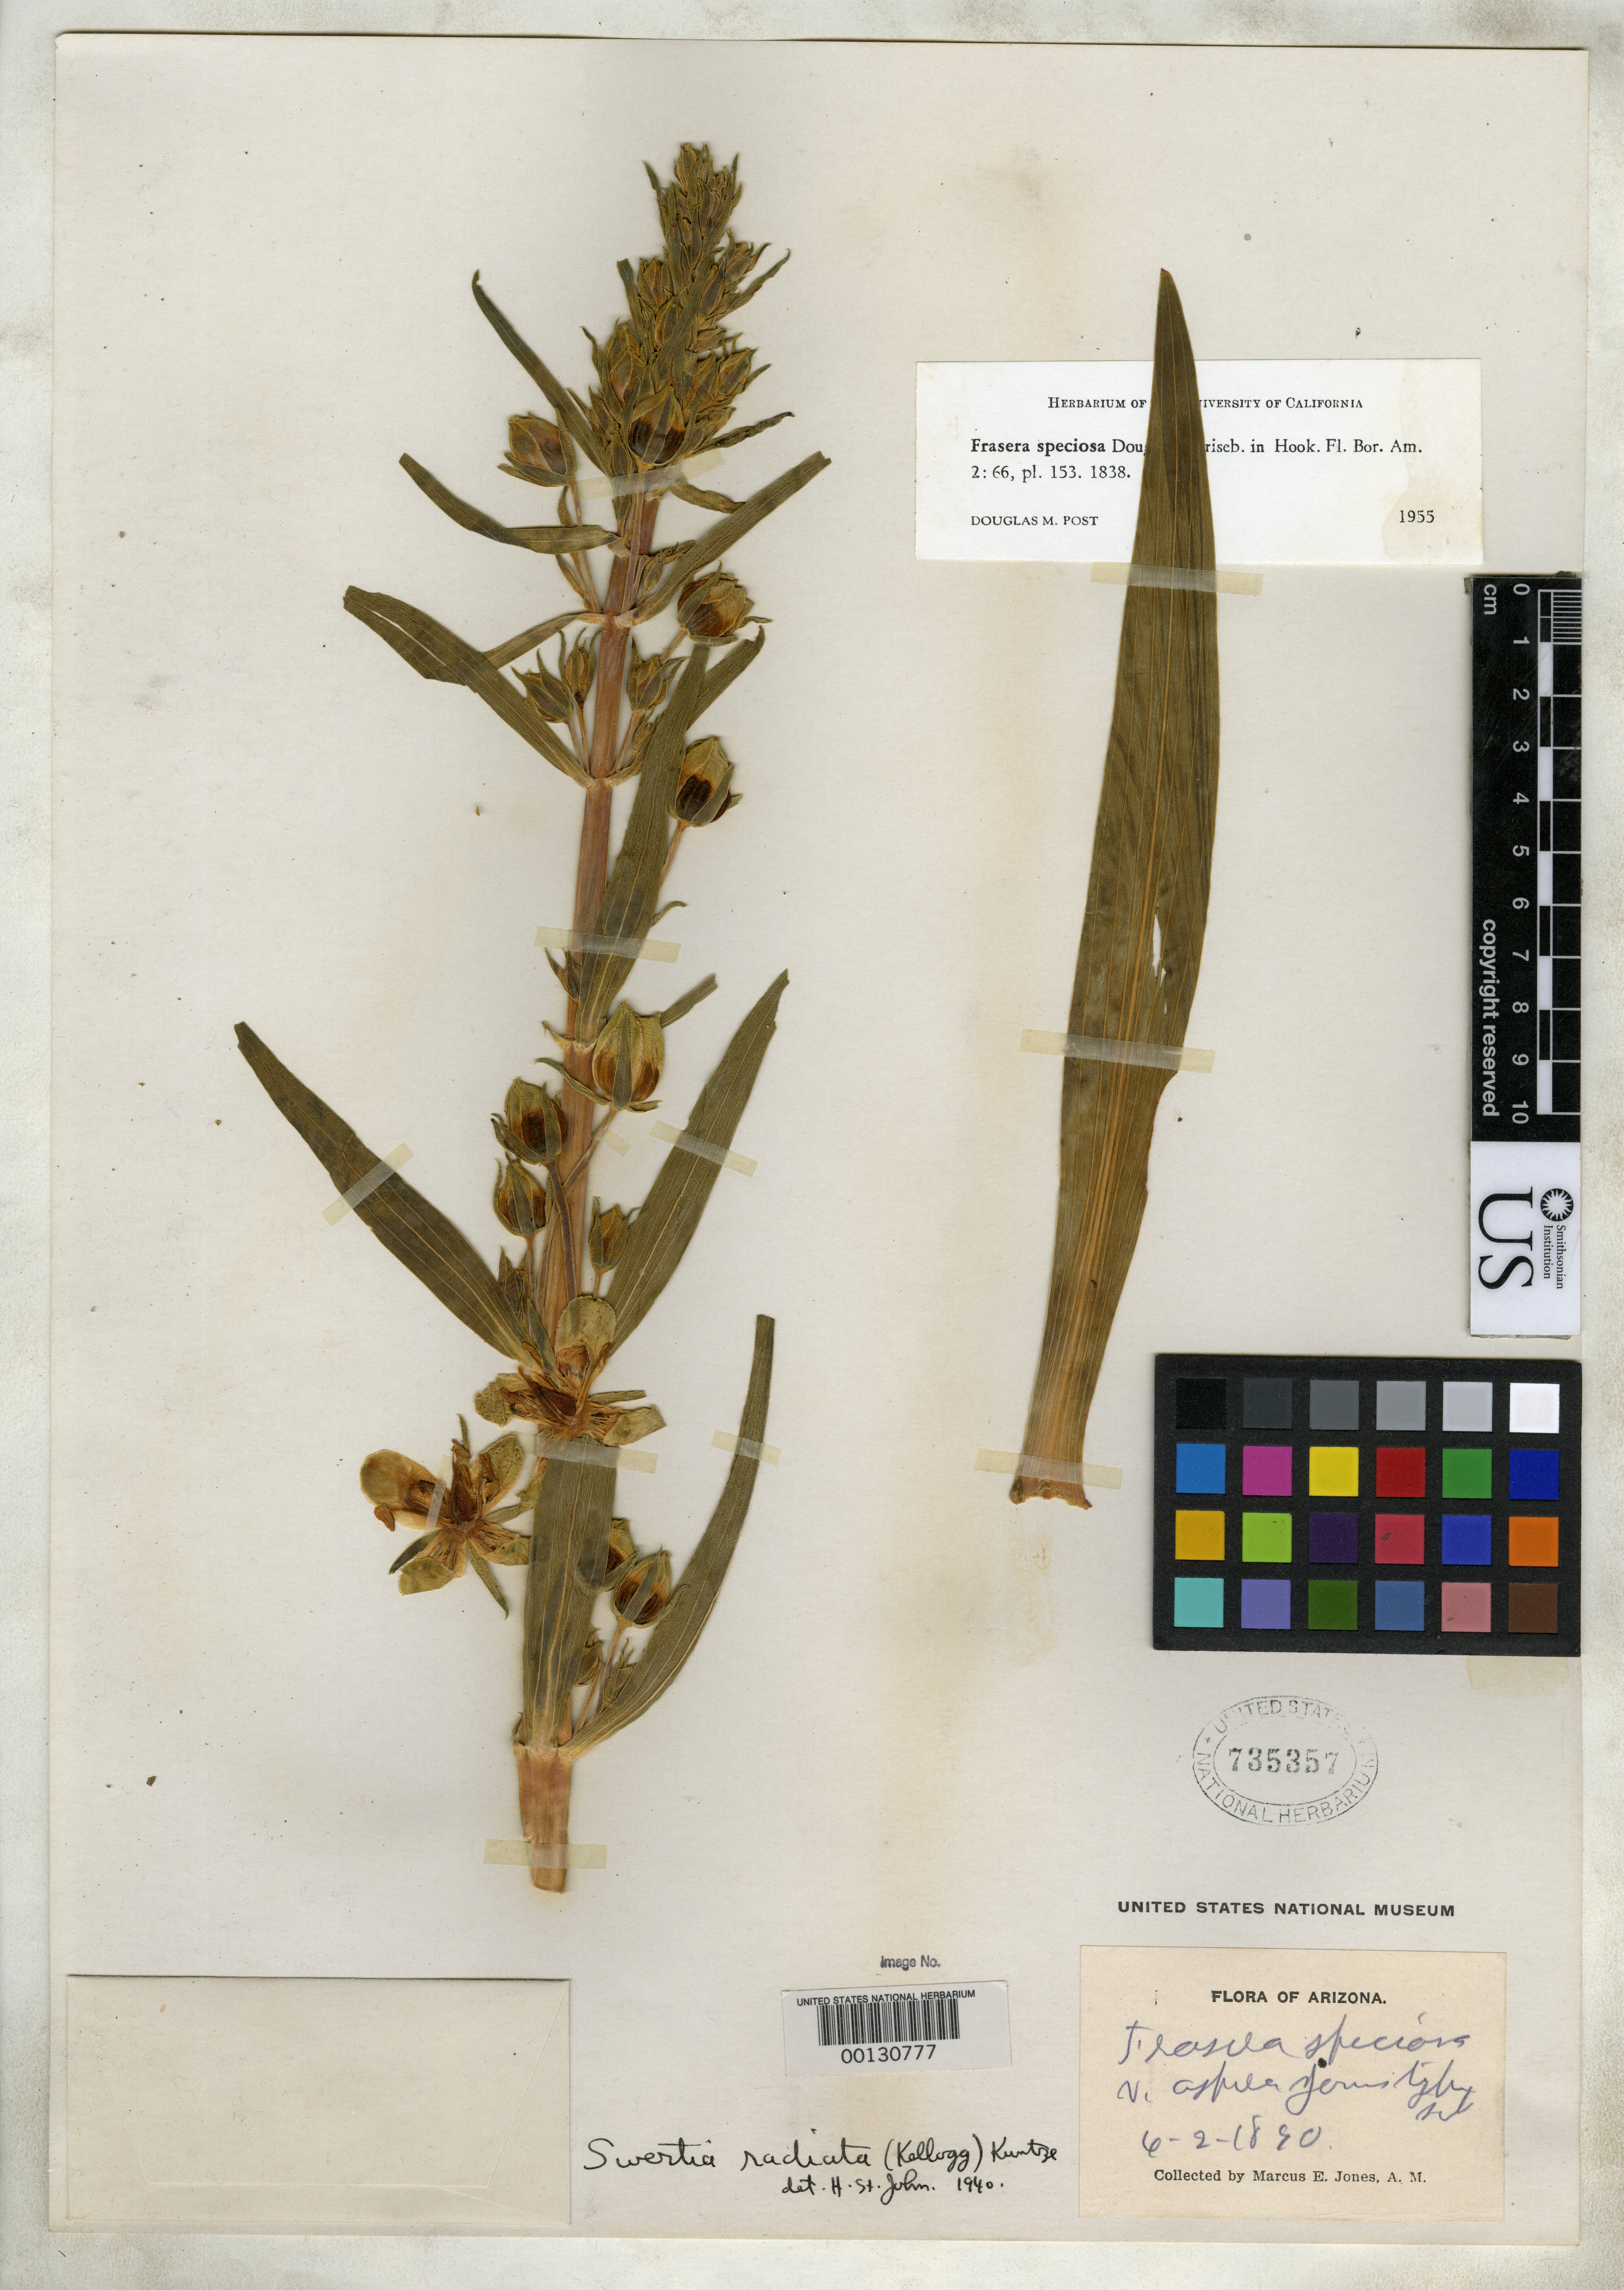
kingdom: Plantae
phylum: Tracheophyta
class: Magnoliopsida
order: Gentianales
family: Gentianaceae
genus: Frasera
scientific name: Frasera speciosa var. scabra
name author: M.E. Jones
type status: Isotype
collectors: M. E. Jones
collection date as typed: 02 Jun 1890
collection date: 1890-06-02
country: United States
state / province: Arizona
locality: Mogollon Mesa, at Pine.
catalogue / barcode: US 735357